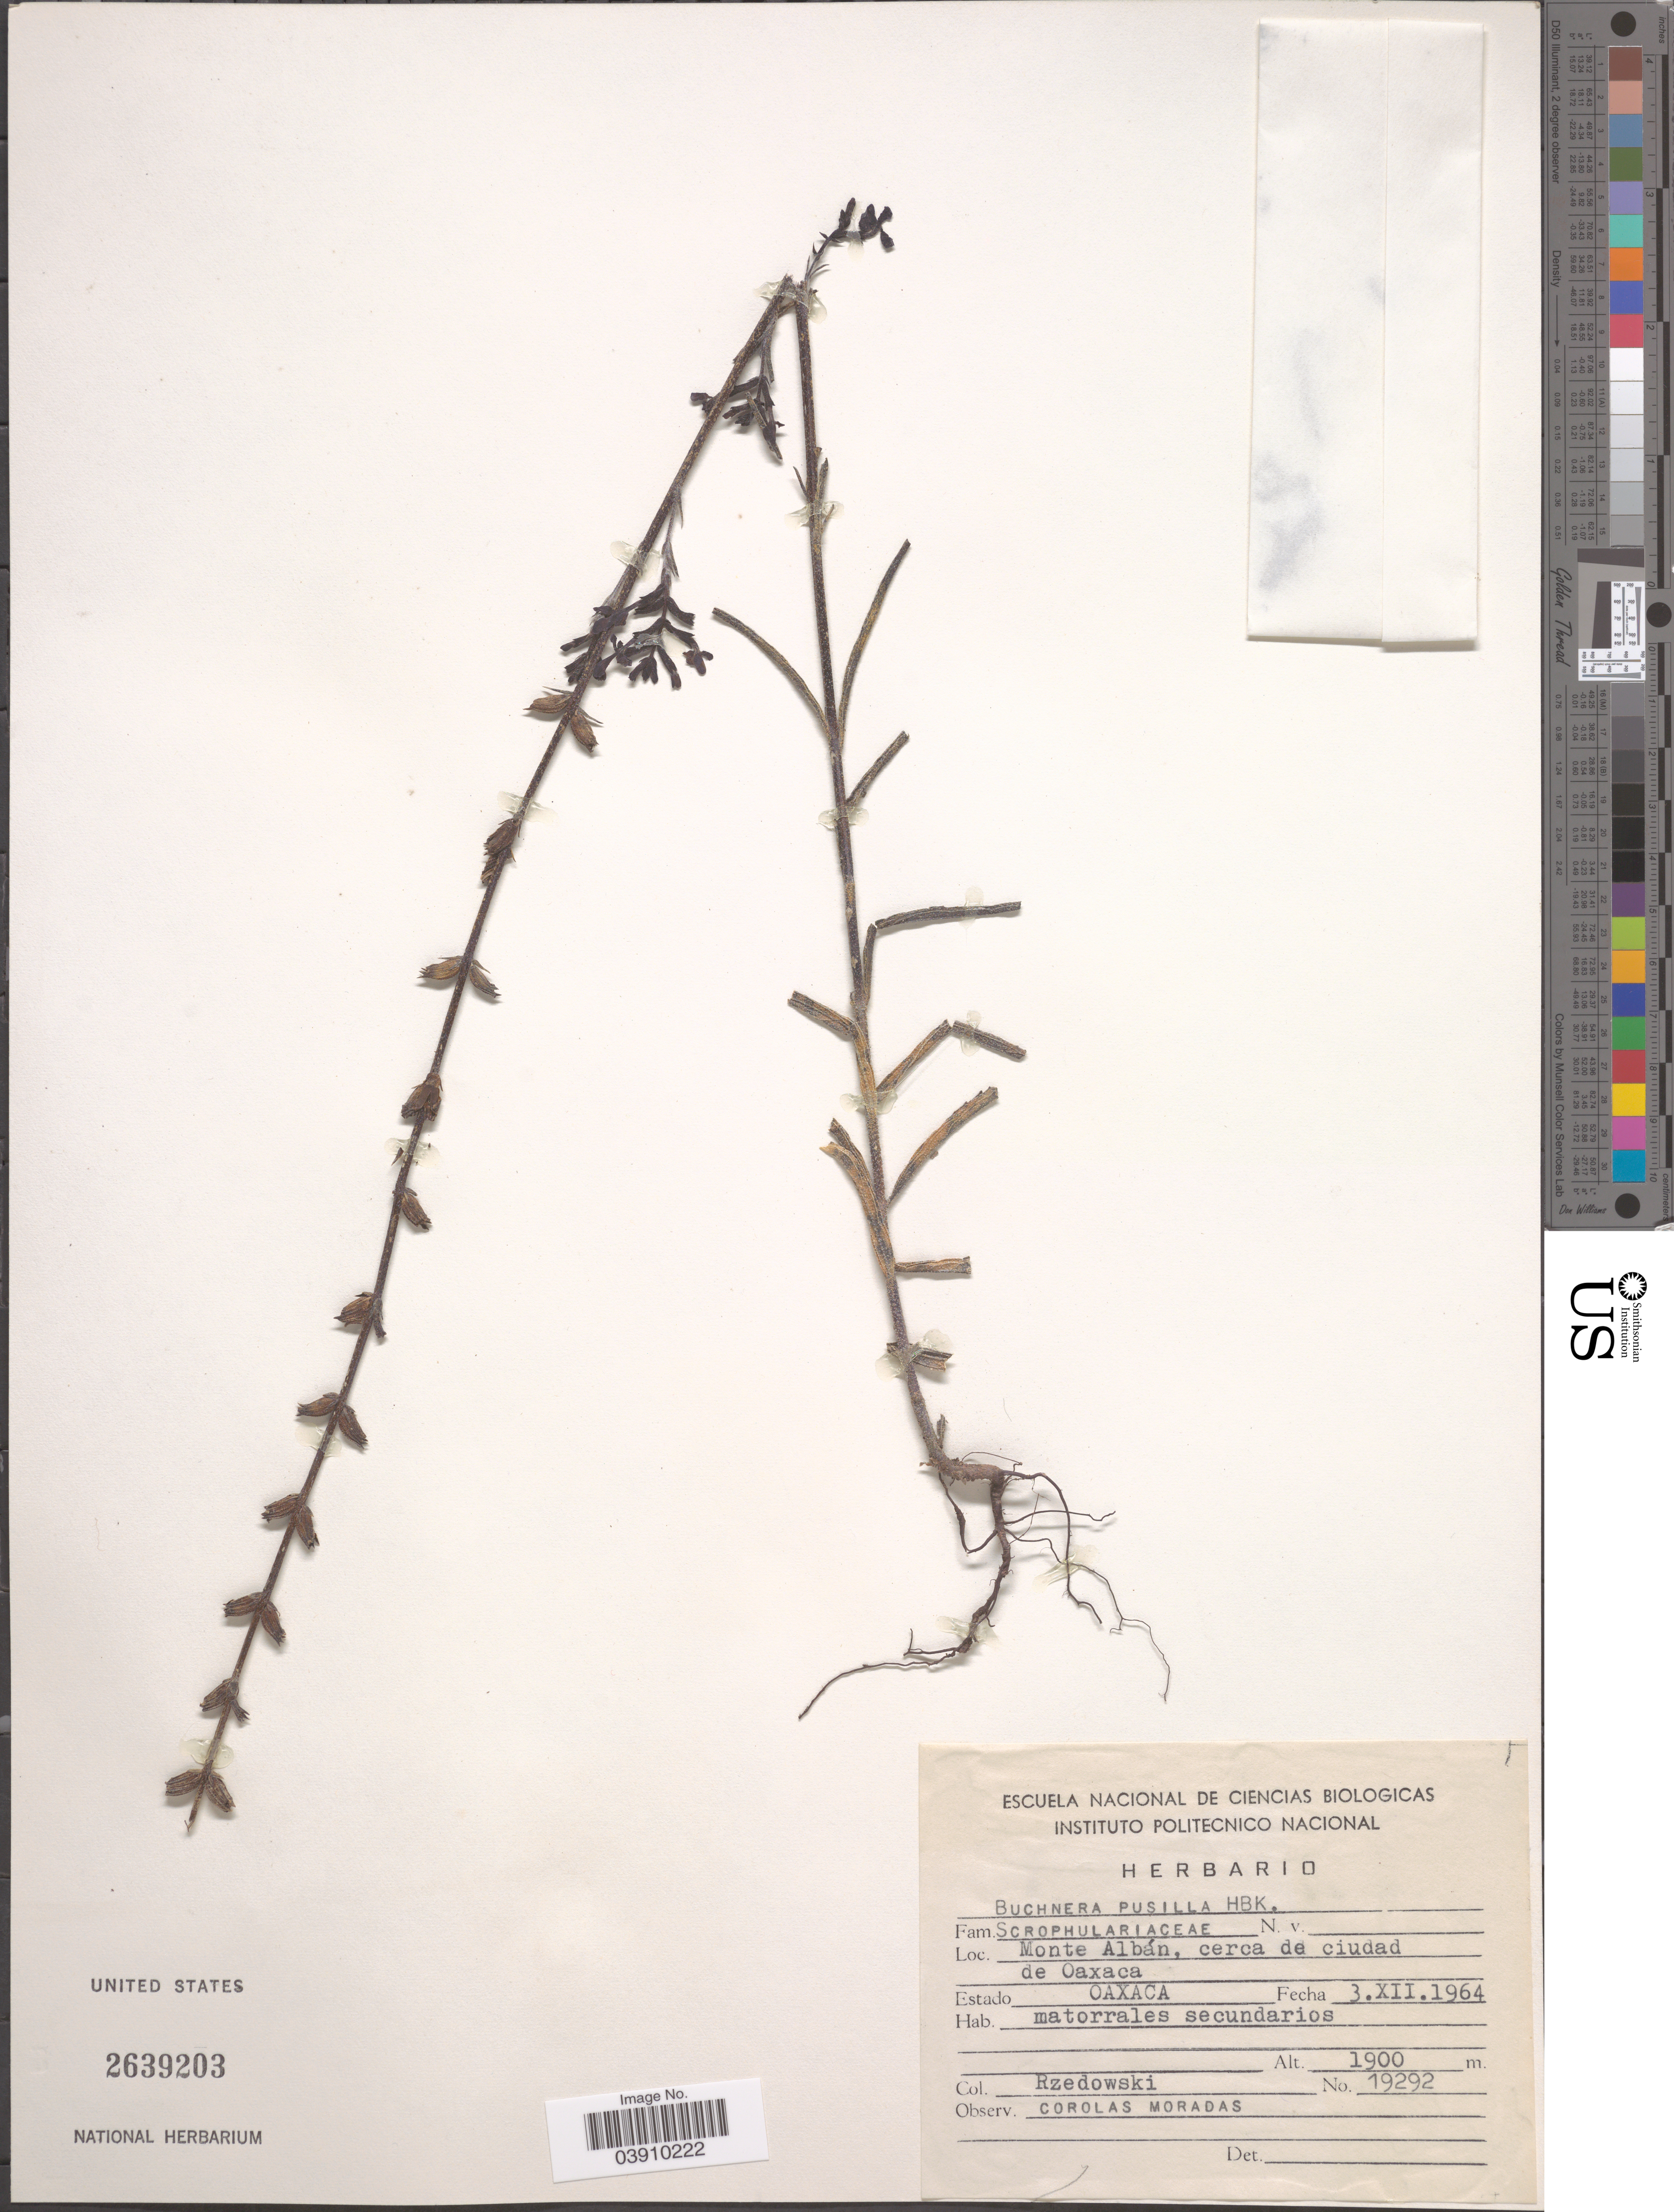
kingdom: Plantae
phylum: Tracheophyta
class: Magnoliopsida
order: Lamiales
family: Orobanchaceae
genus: Buchnera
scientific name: Buchnera pusilla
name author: Kunth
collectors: Rzedowski, --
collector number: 19292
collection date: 1964-12-03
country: Mexico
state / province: Oaxaca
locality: Monte Albán, cerca de ciudad de Oaxaca.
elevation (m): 1900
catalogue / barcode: US 2639203